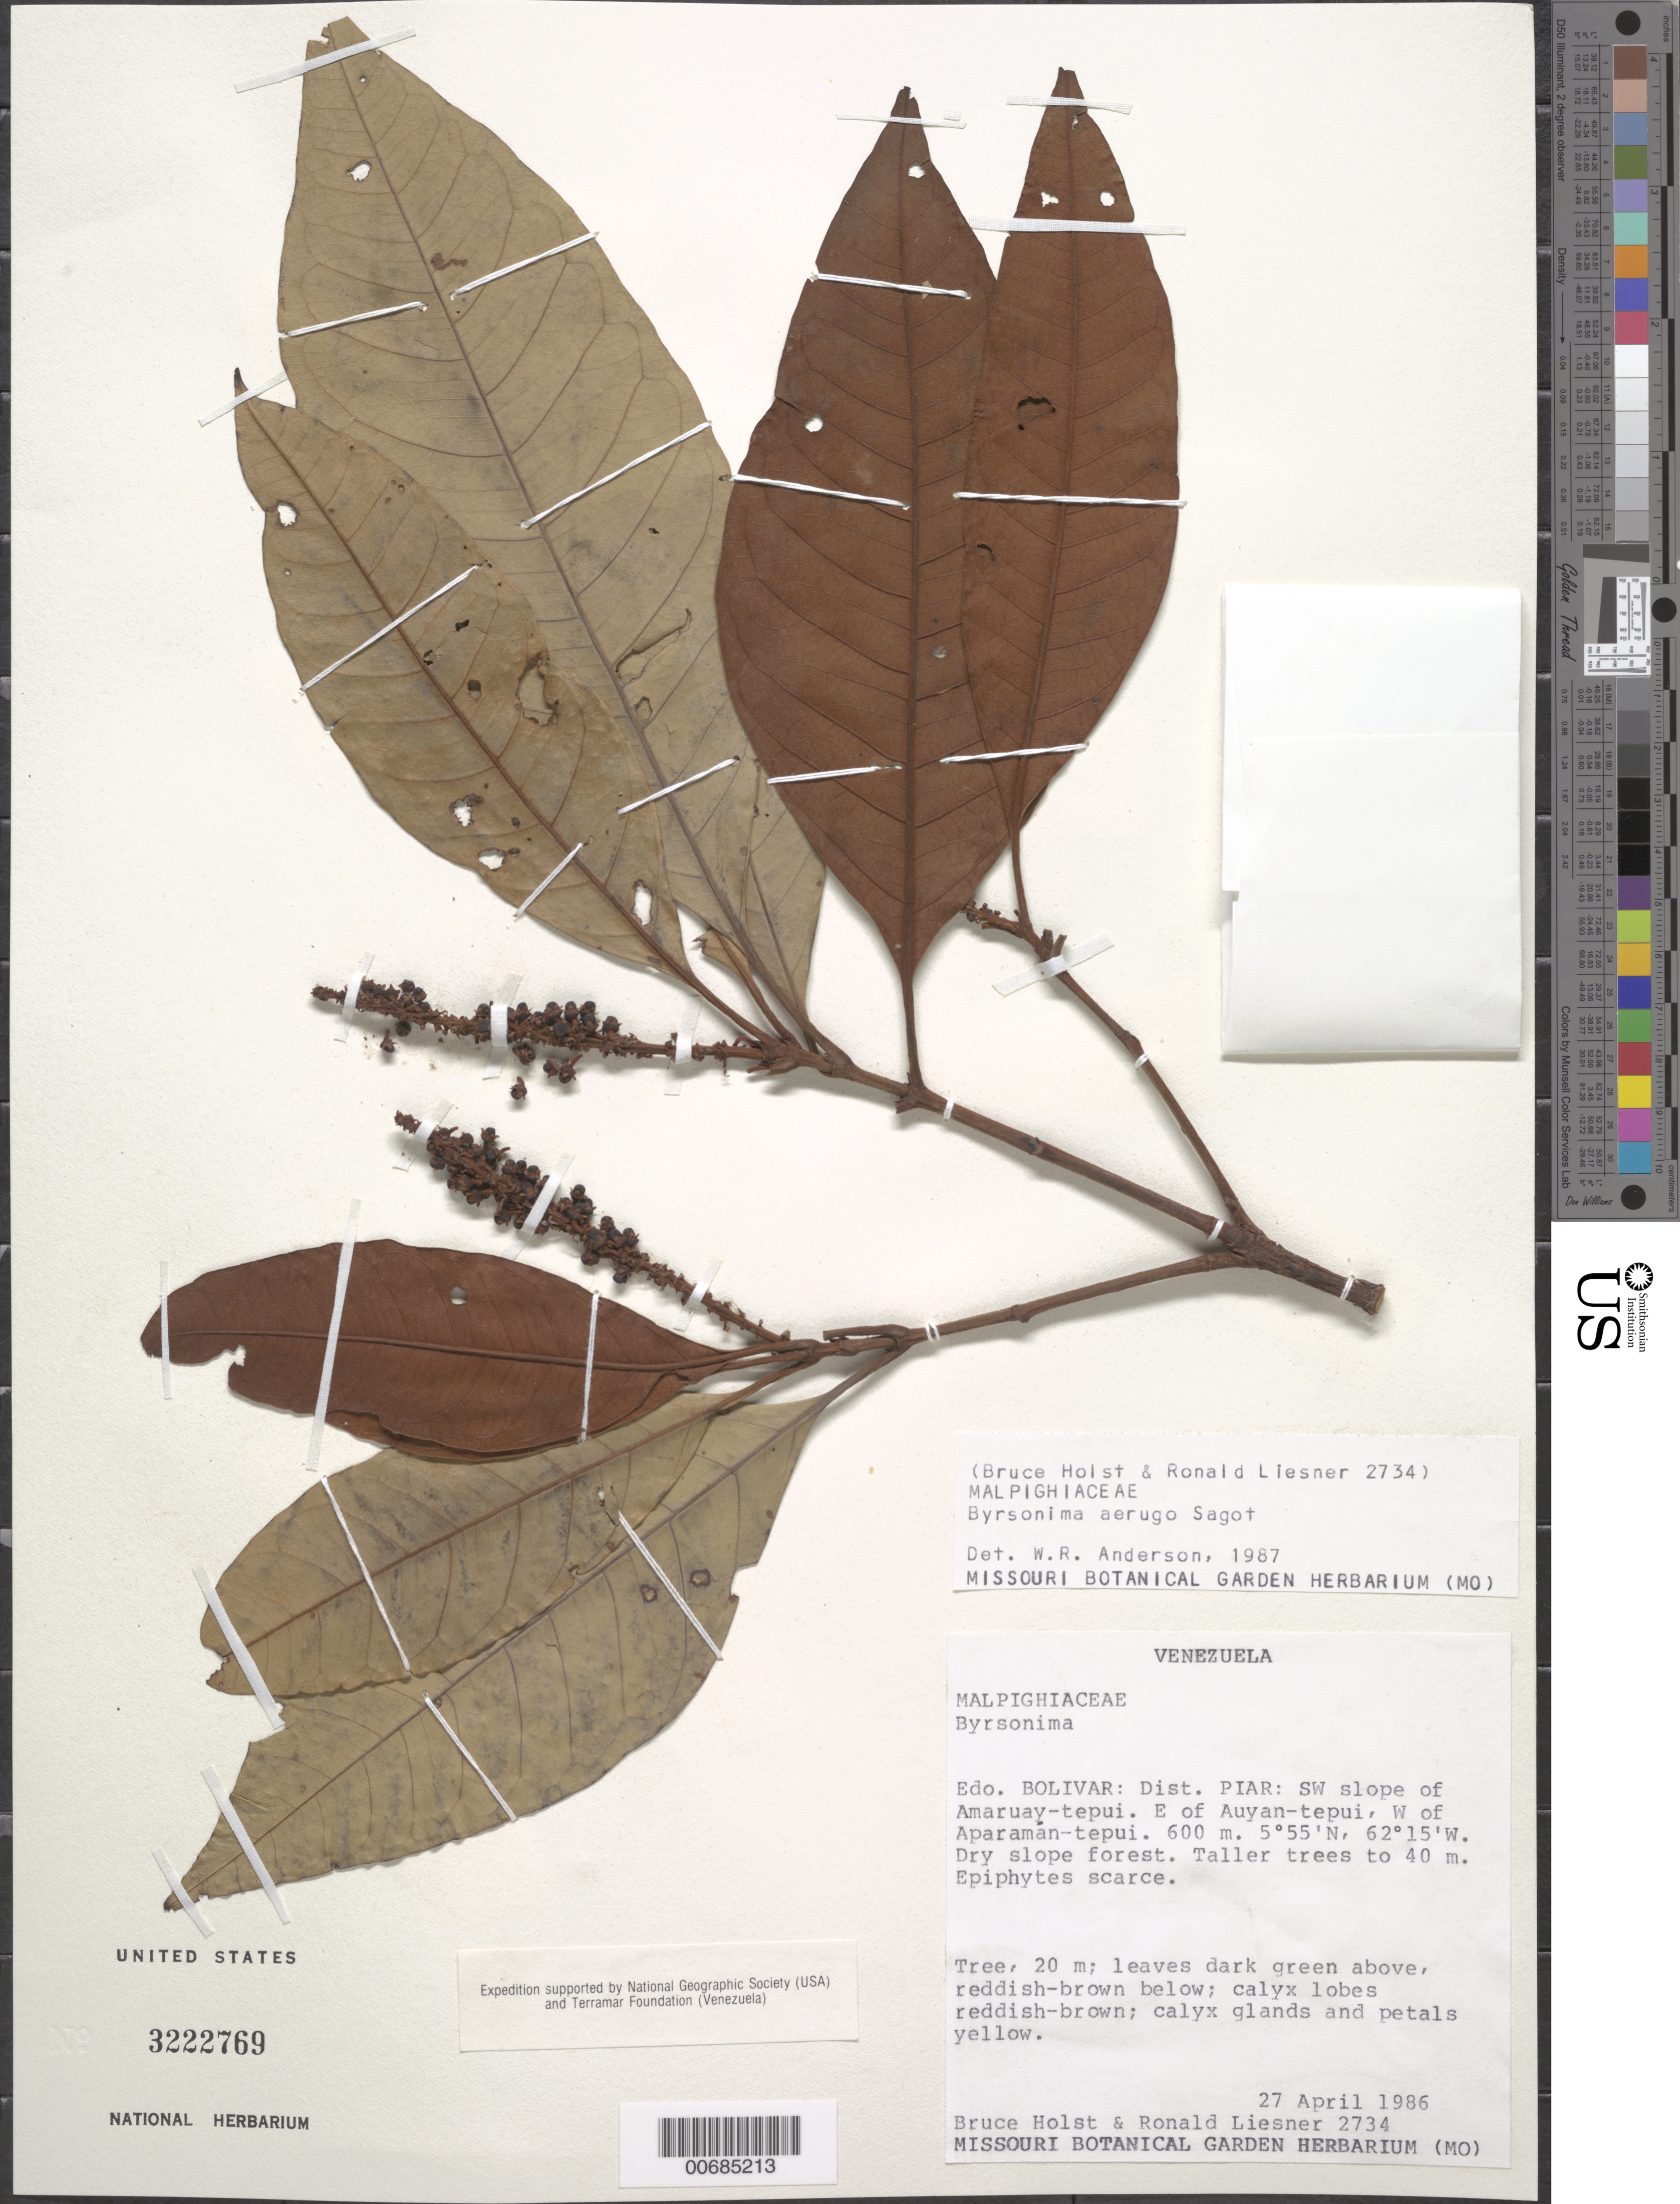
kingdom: Plantae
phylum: Tracheophyta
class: Magnoliopsida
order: Malpighiales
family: Malpighiaceae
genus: Byrsonima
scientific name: Byrsonima aerugo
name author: Sagot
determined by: Anderson, W. R., (MICH), University of Michigan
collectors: B. Holst & R. L. Liesner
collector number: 2734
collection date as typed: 26-Apr-86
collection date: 1986-04-26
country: Venezuela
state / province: Bolívar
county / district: Piar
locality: Amaruay-tepuí, SW slope, E of Auyan-tepuí, W of Aparamán-tepuí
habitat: Dry slope forest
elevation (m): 600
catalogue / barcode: US 3222769